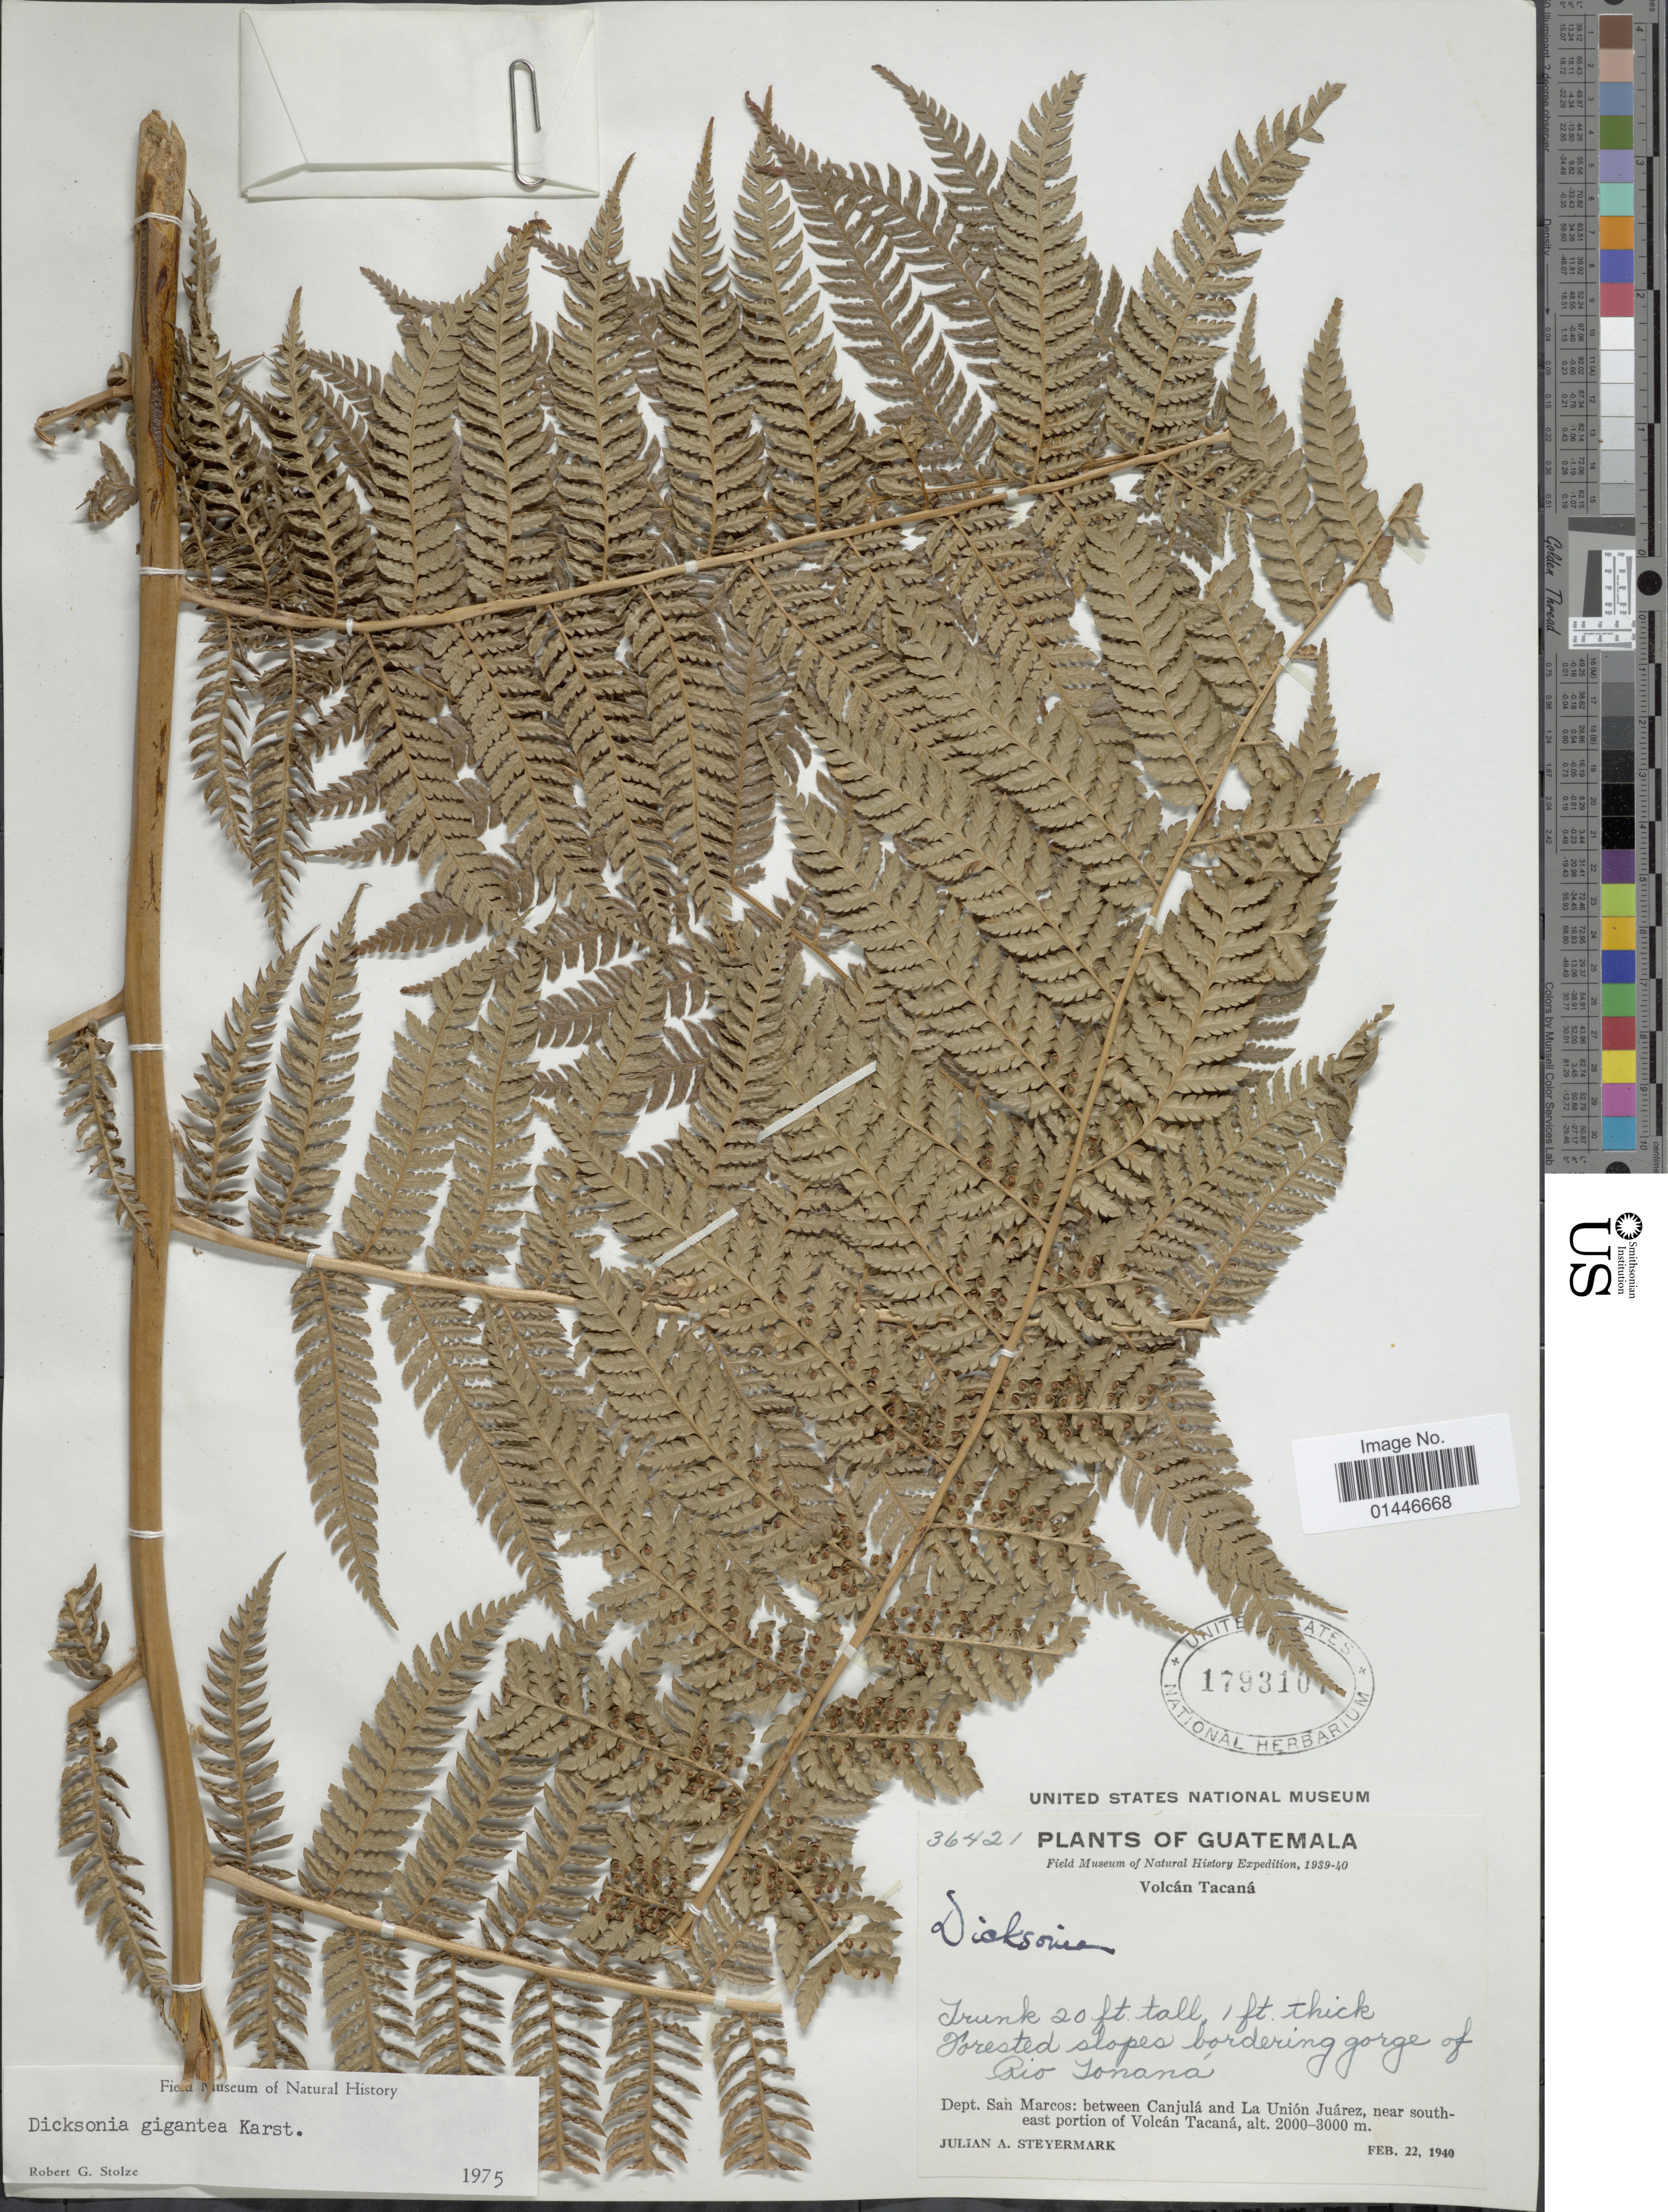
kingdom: Plantae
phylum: Tracheophyta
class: Polypodiopsida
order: Cyatheales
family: Dicksoniaceae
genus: Dicksonia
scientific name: Dicksonia gigantea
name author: H. Karst.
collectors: J. Steyermark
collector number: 36421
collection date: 1940-02-22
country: Guatemala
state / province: San Marcos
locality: Volcan Tacana, between Canjula and La Union Juarez, near Southeast portion of Volcan Tacana